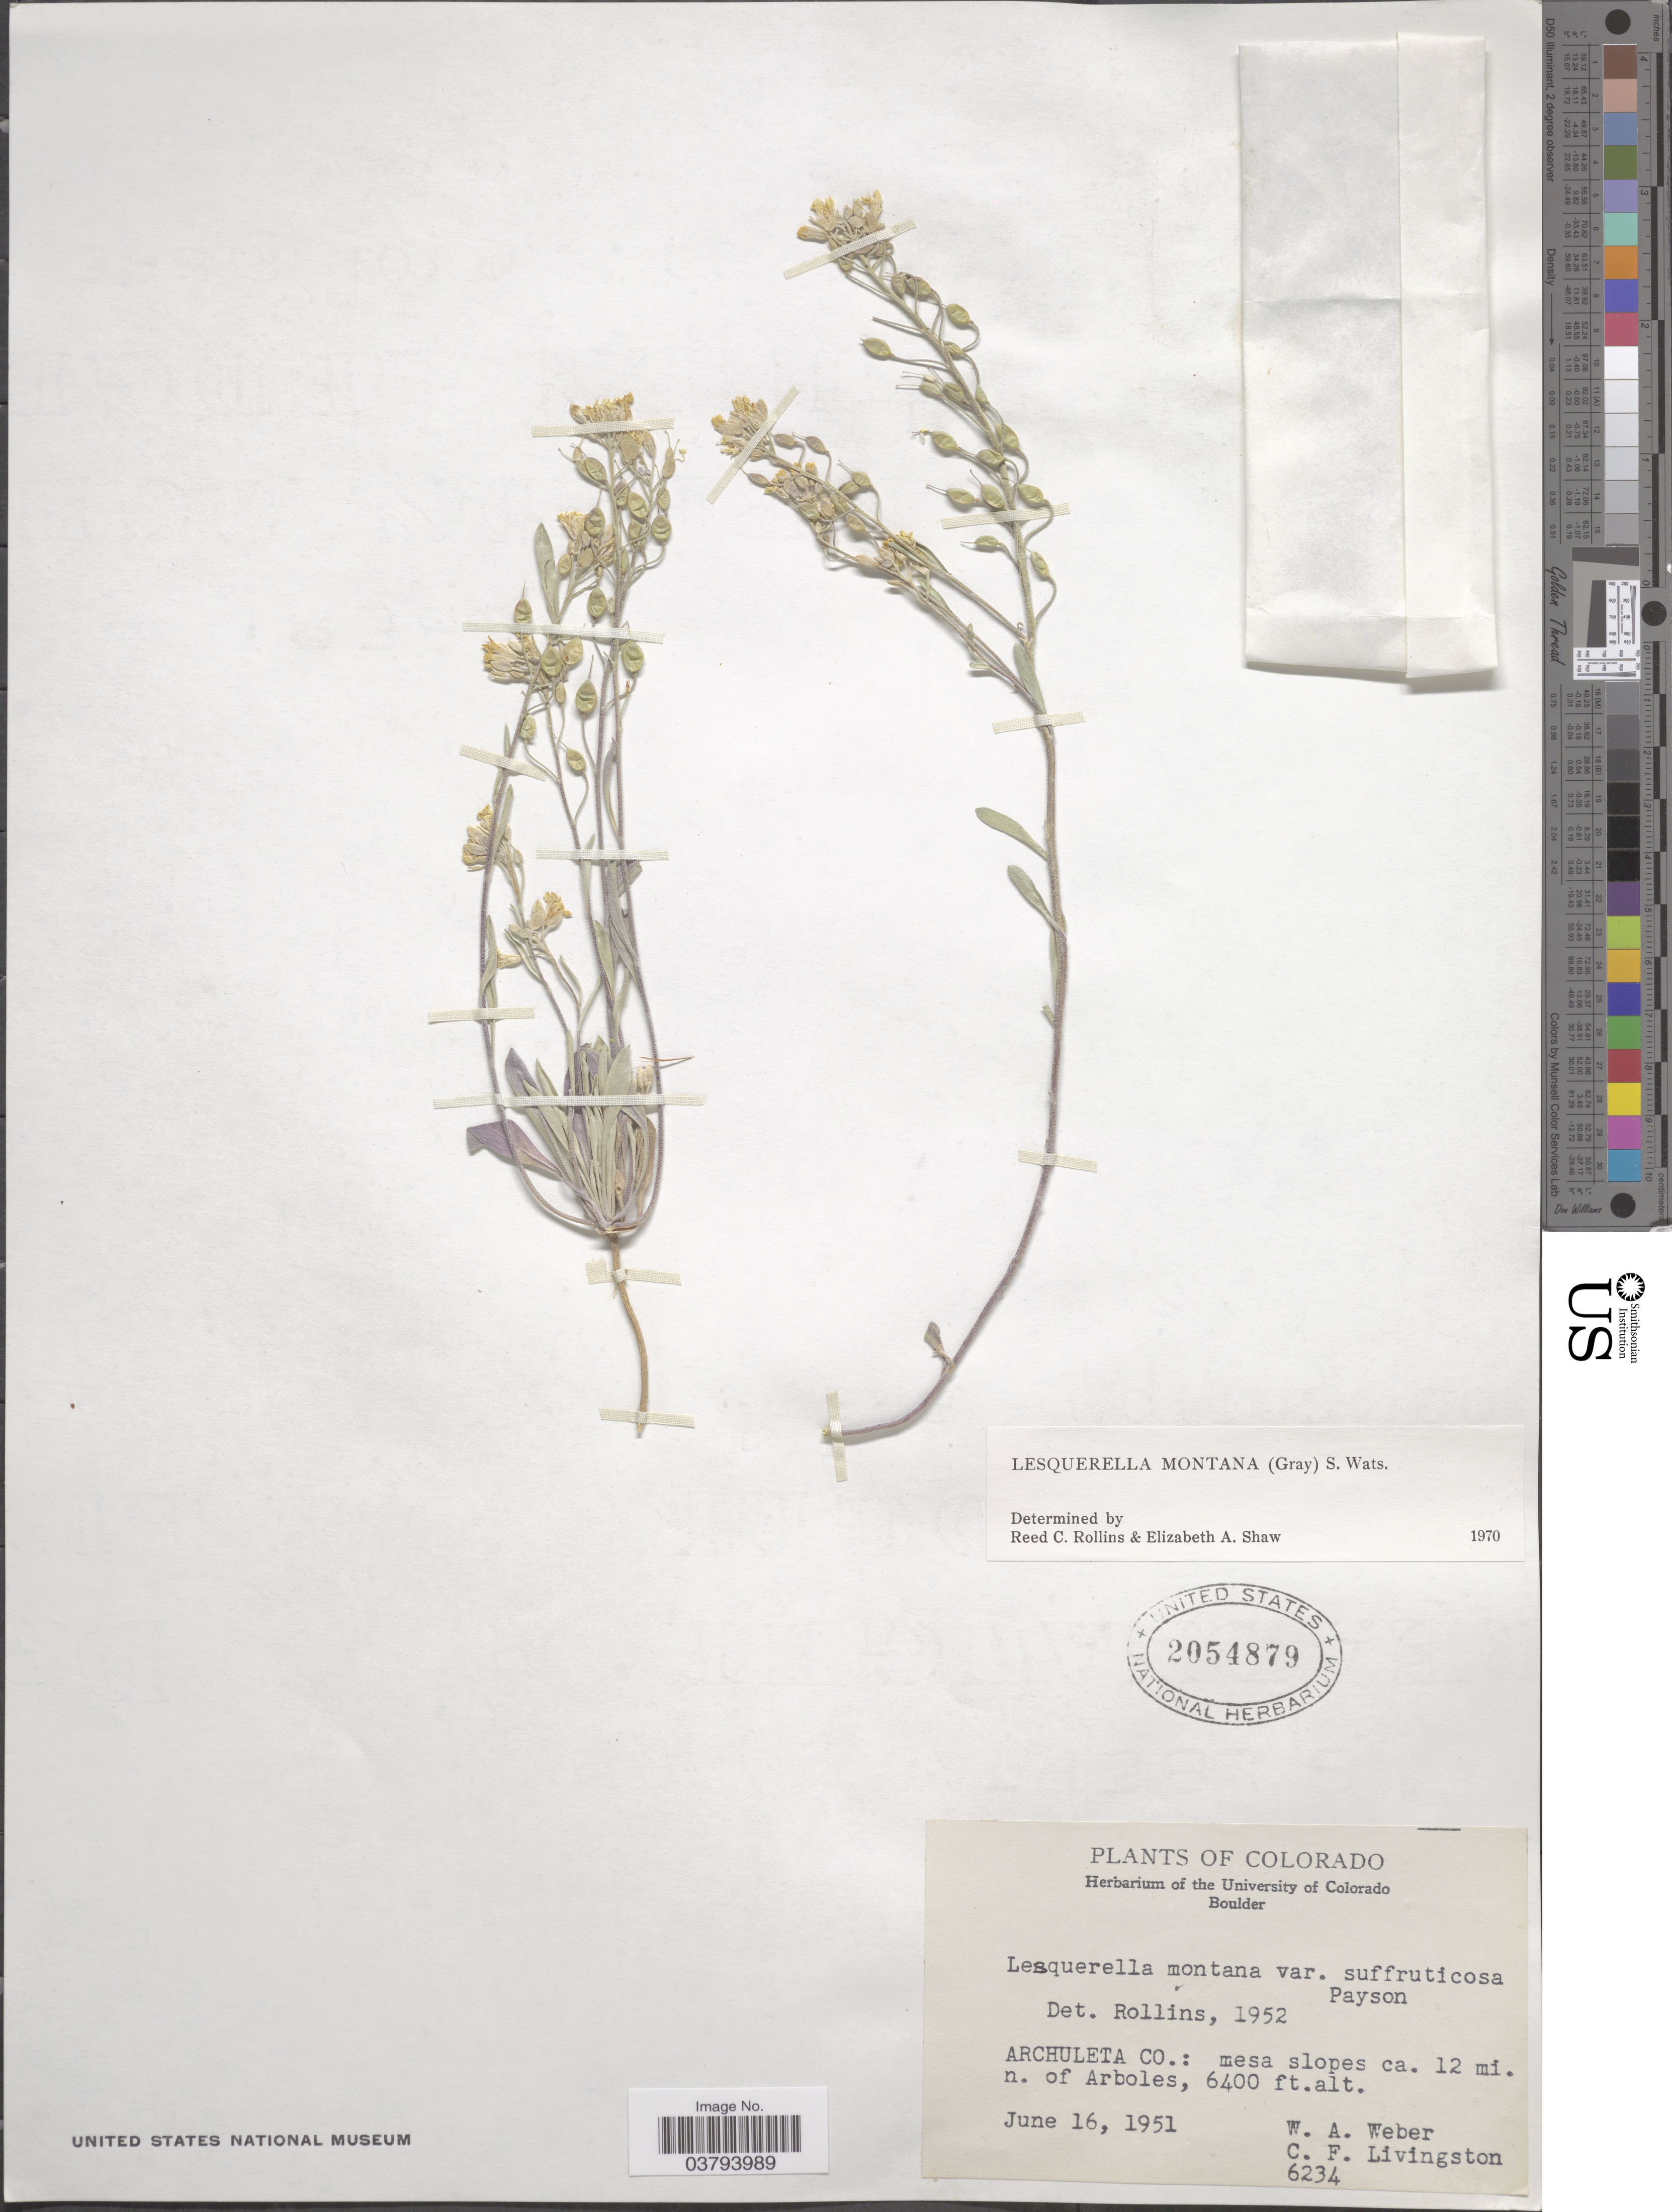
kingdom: Plantae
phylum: Tracheophyta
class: Magnoliopsida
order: Brassicales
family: Brassicaceae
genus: Lesquerella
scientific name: Lesquerella montana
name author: (A. Gray) S. Watson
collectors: W. A. Weber & C. Livingston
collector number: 6234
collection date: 1951-06-16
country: United States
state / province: Colorado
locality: Archuleta Co.: mesa slopes ca. 12 mi. n. of Arboles.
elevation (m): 1951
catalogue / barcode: US 2054879